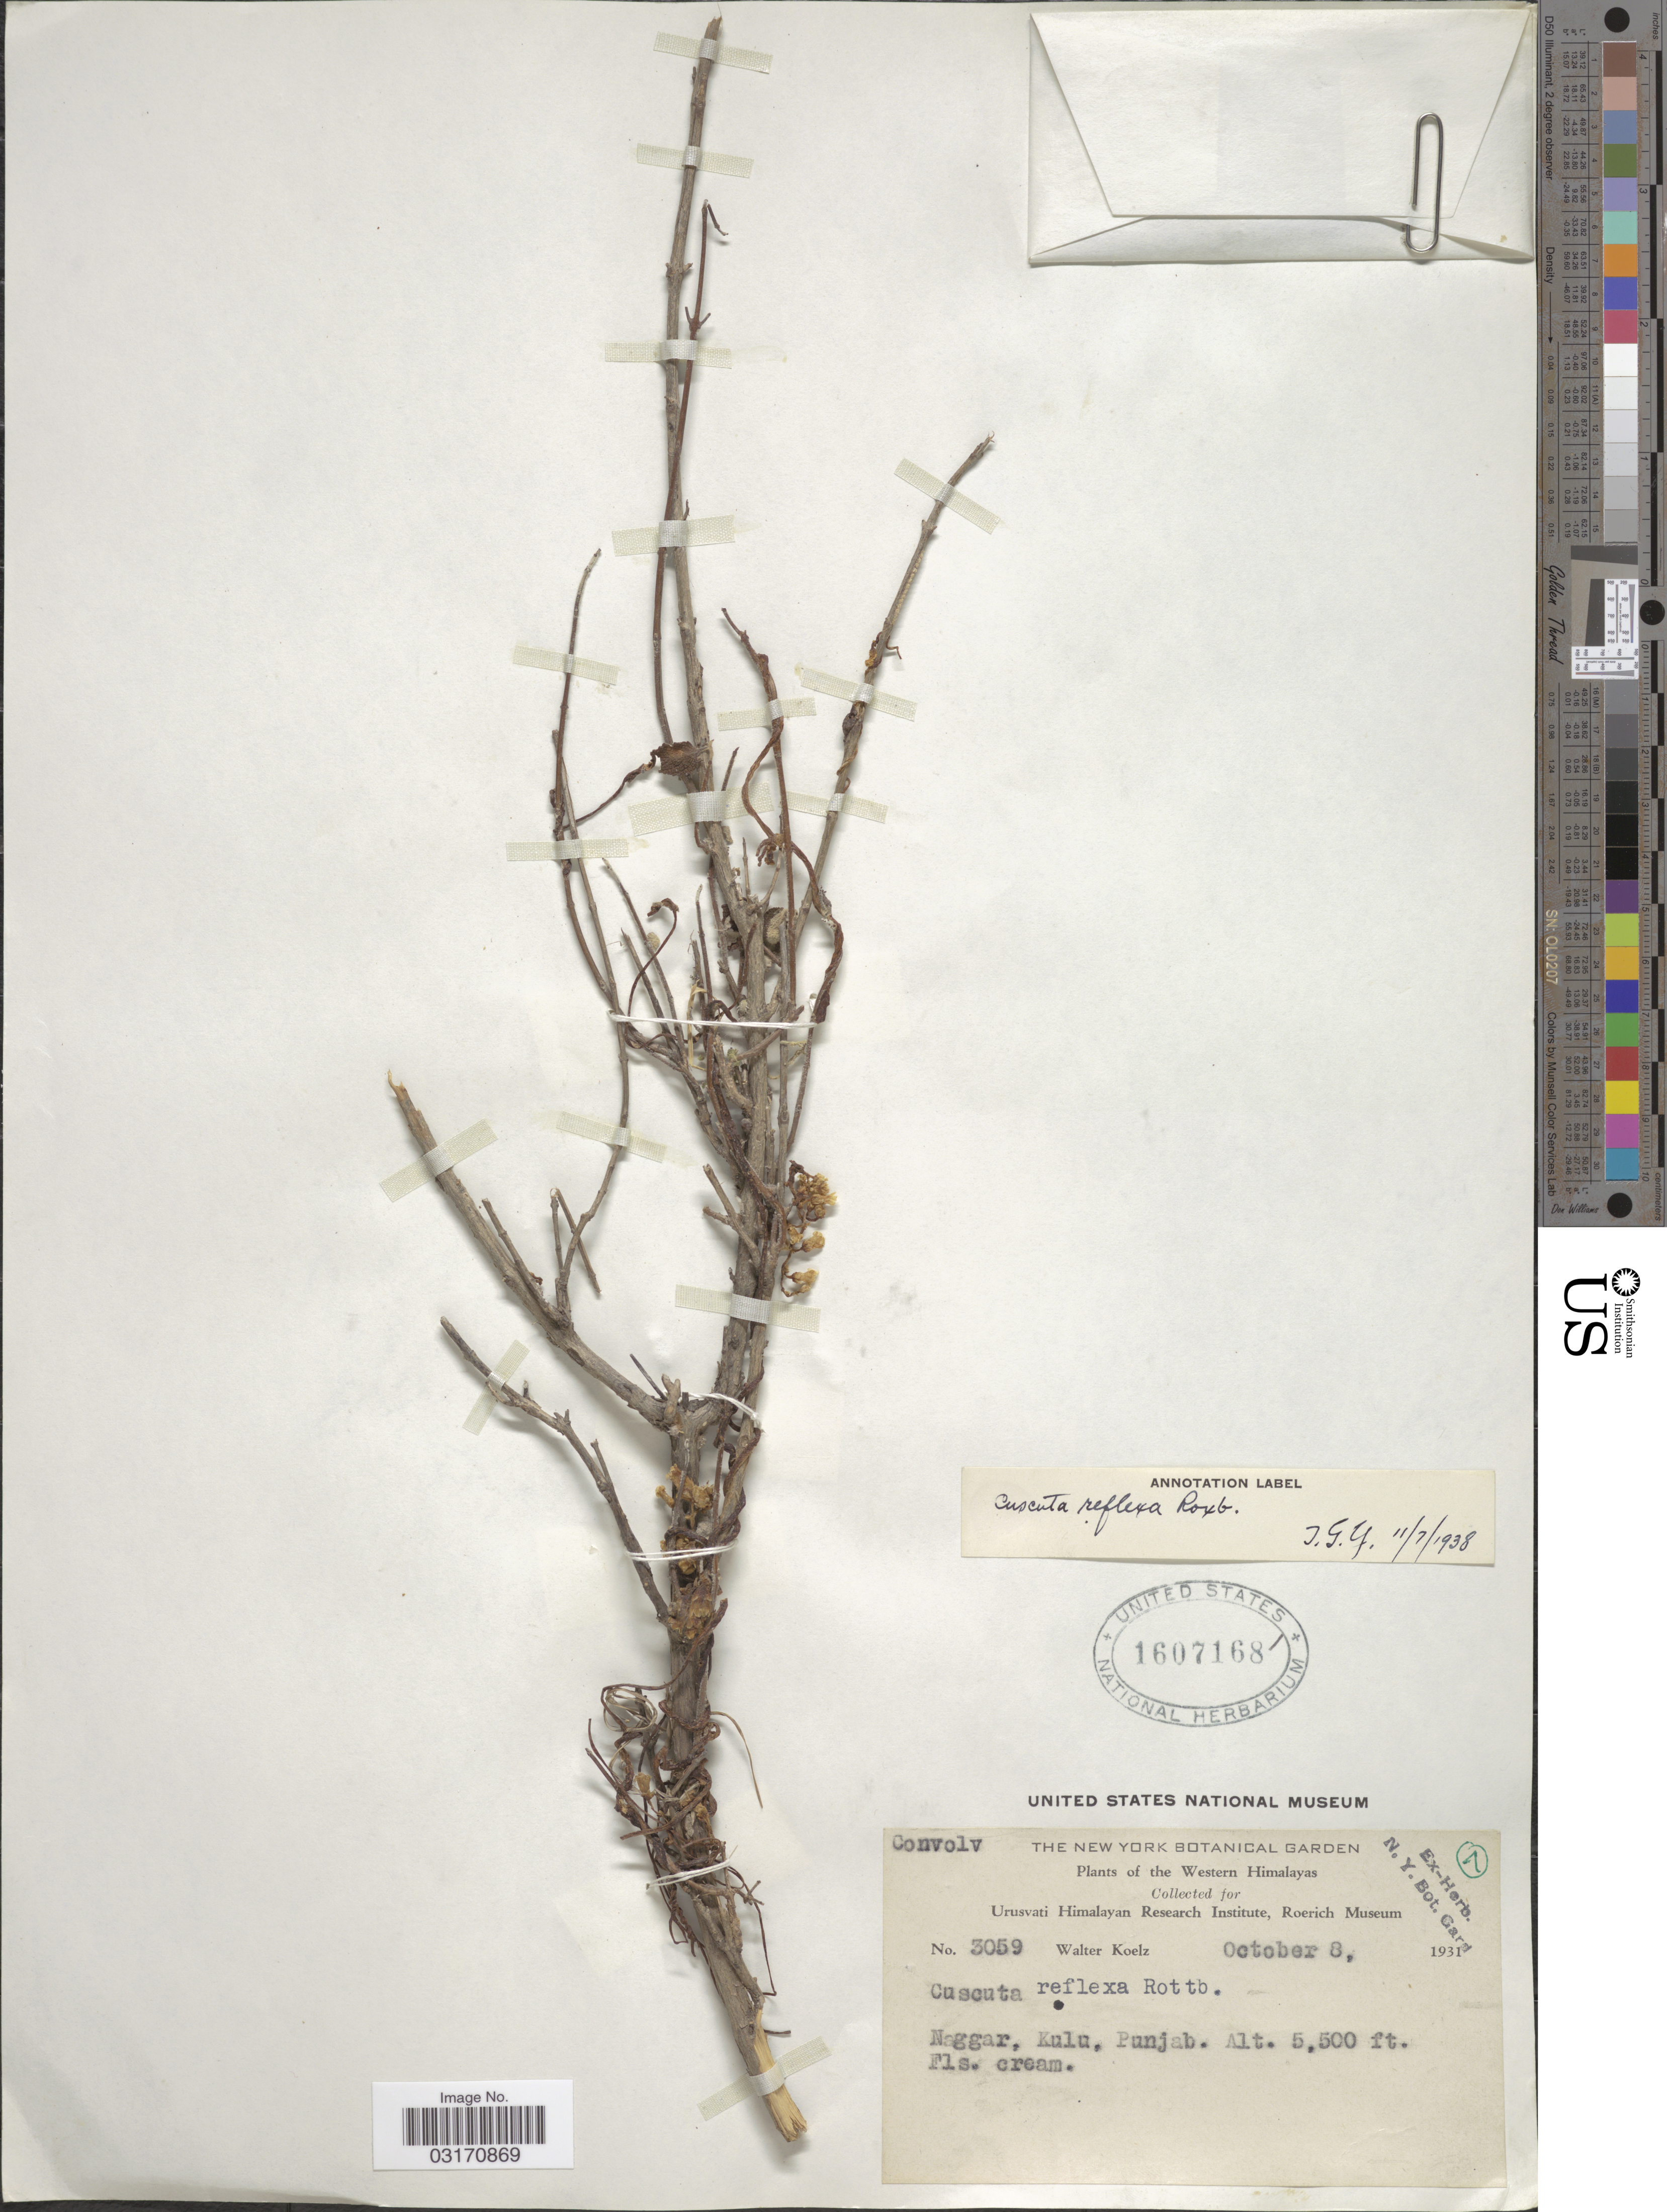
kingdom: Plantae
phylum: Tracheophyta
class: Magnoliopsida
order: Solanales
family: Convolvulaceae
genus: Cuscuta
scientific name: Cuscuta reflexa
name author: Roxb.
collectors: W. N. Koelz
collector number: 3059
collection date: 1931-10-08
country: India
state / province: Punjab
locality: Western Himalayas. Naggar, Kulu.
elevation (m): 1676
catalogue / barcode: US 1607168